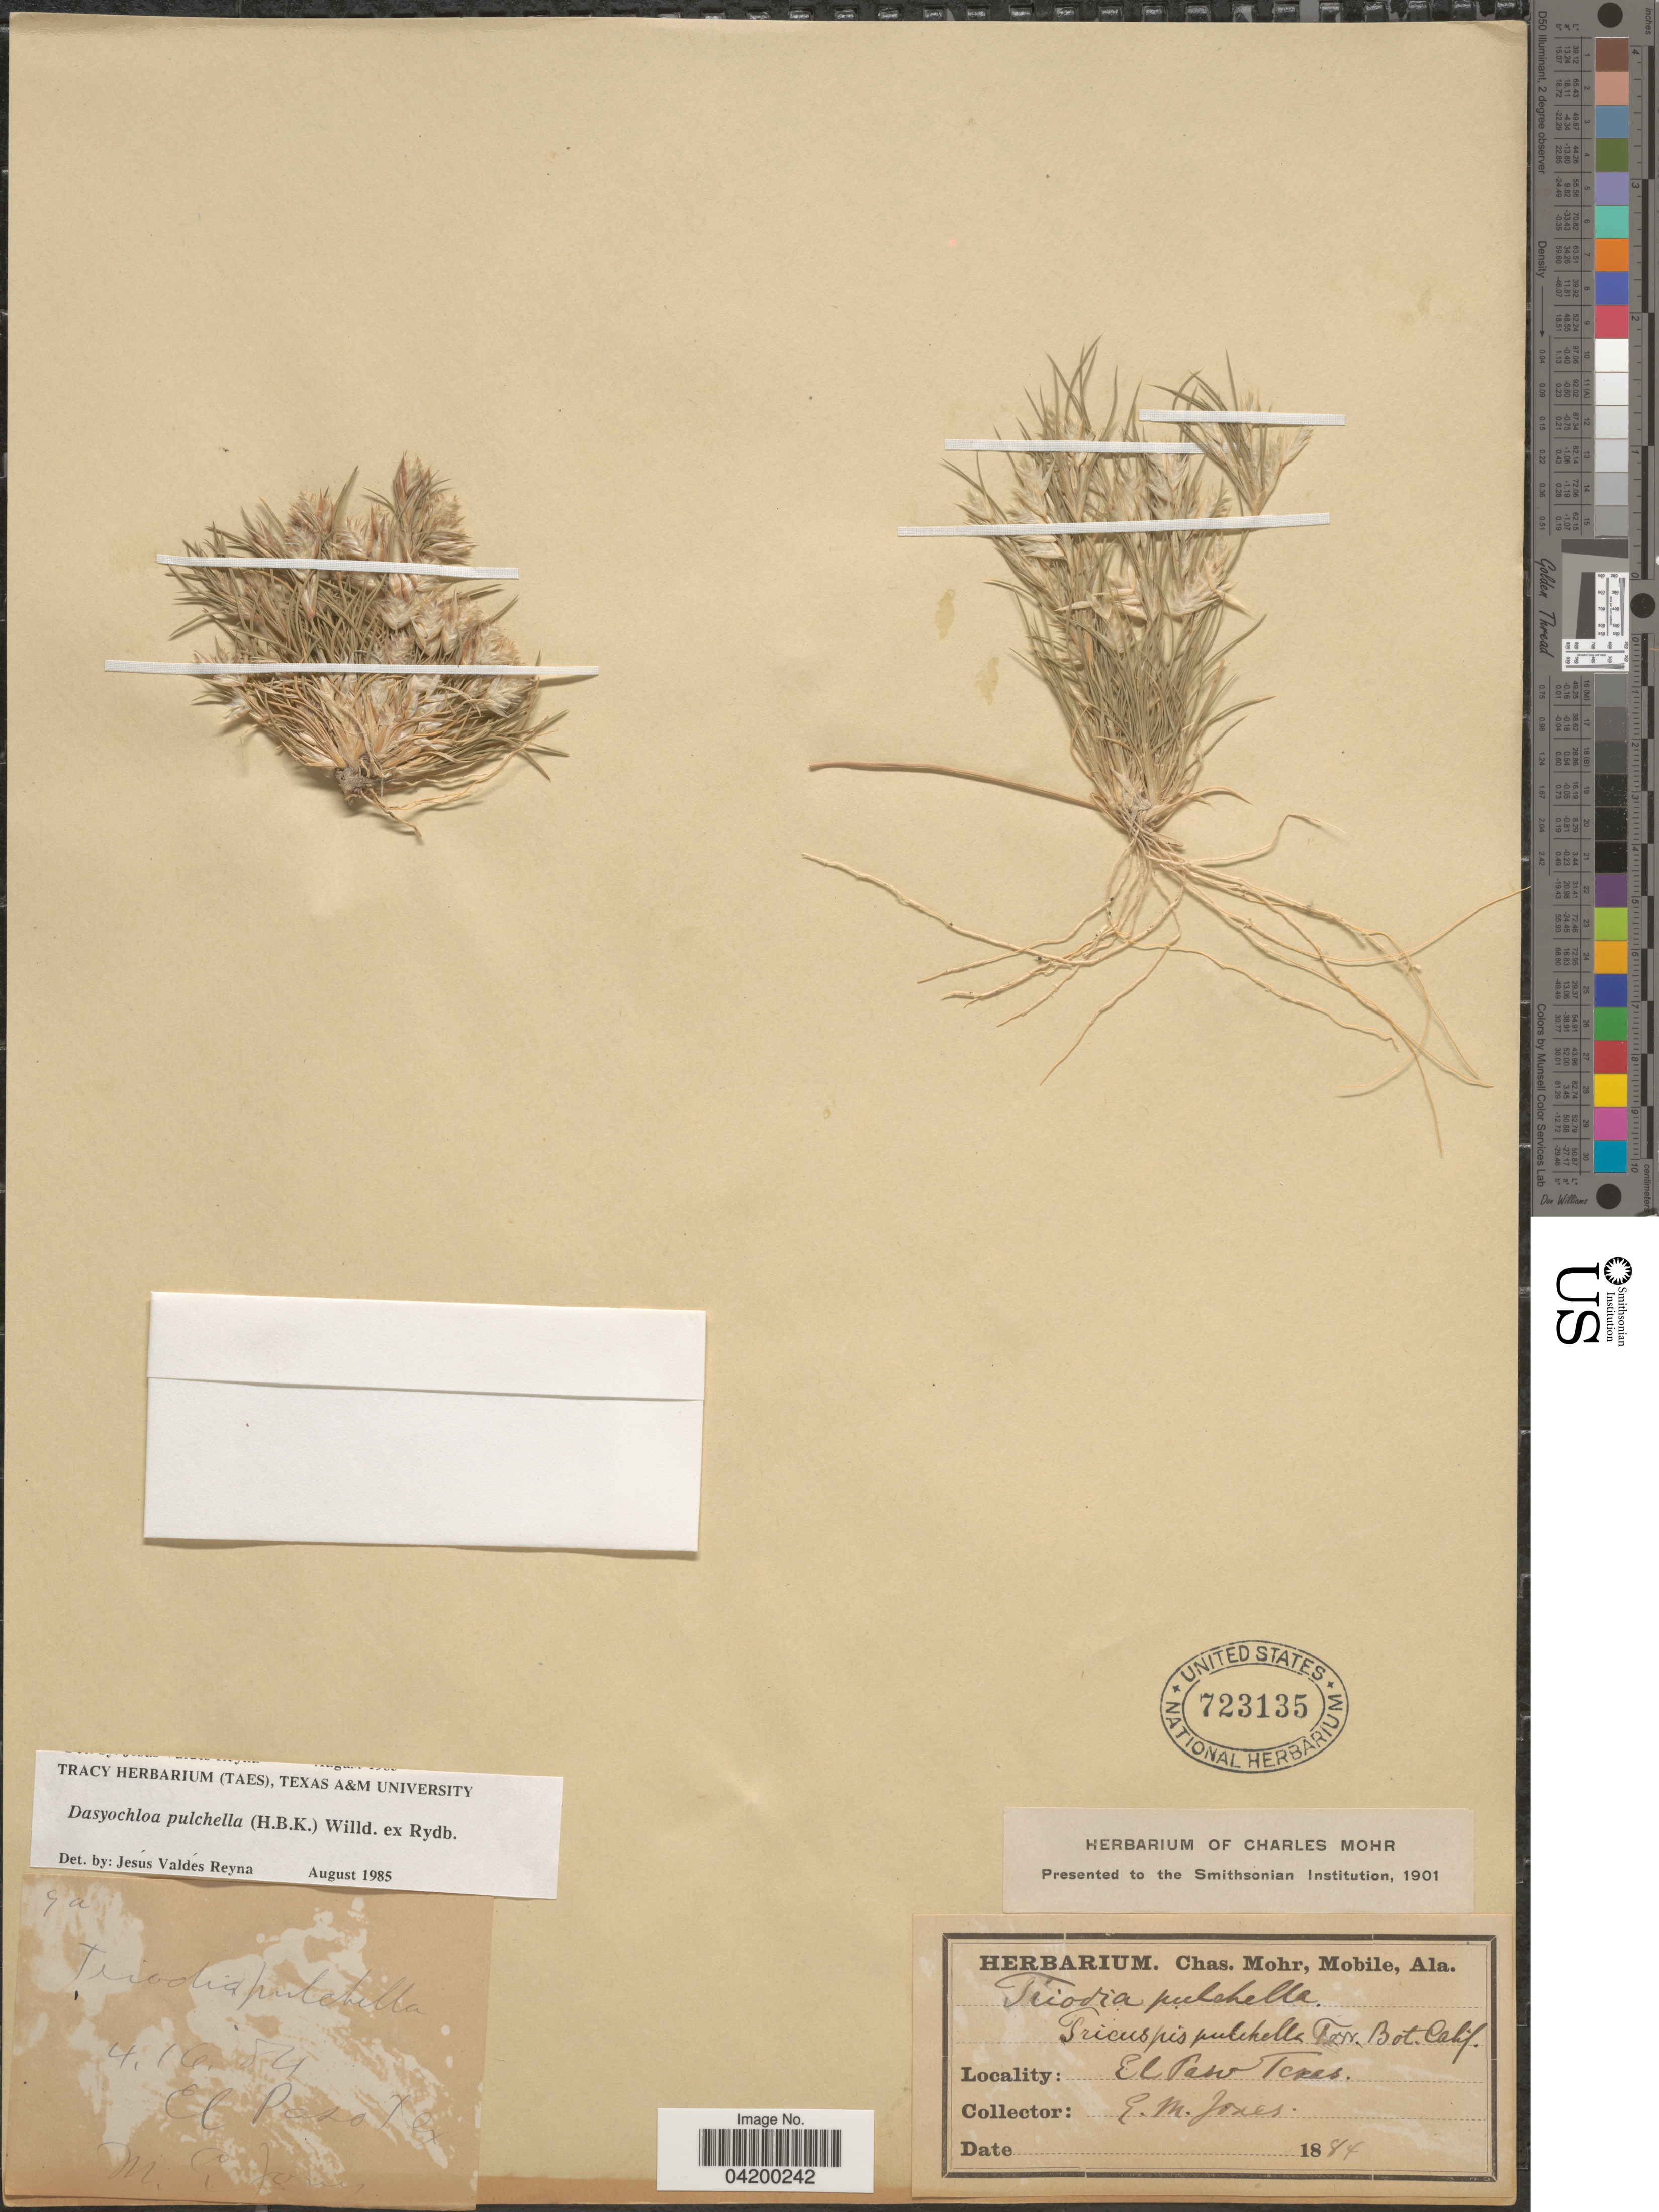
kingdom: Plantae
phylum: Tracheophyta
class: Liliopsida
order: Poales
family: Poaceae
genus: Dasyochloa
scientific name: Dasyochloa pulchella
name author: (Kunth) Willd. ex Rydb.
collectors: E. M. Jones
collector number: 9a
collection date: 1884-04-16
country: United States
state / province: Texas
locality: El Paso.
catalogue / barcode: US 723135